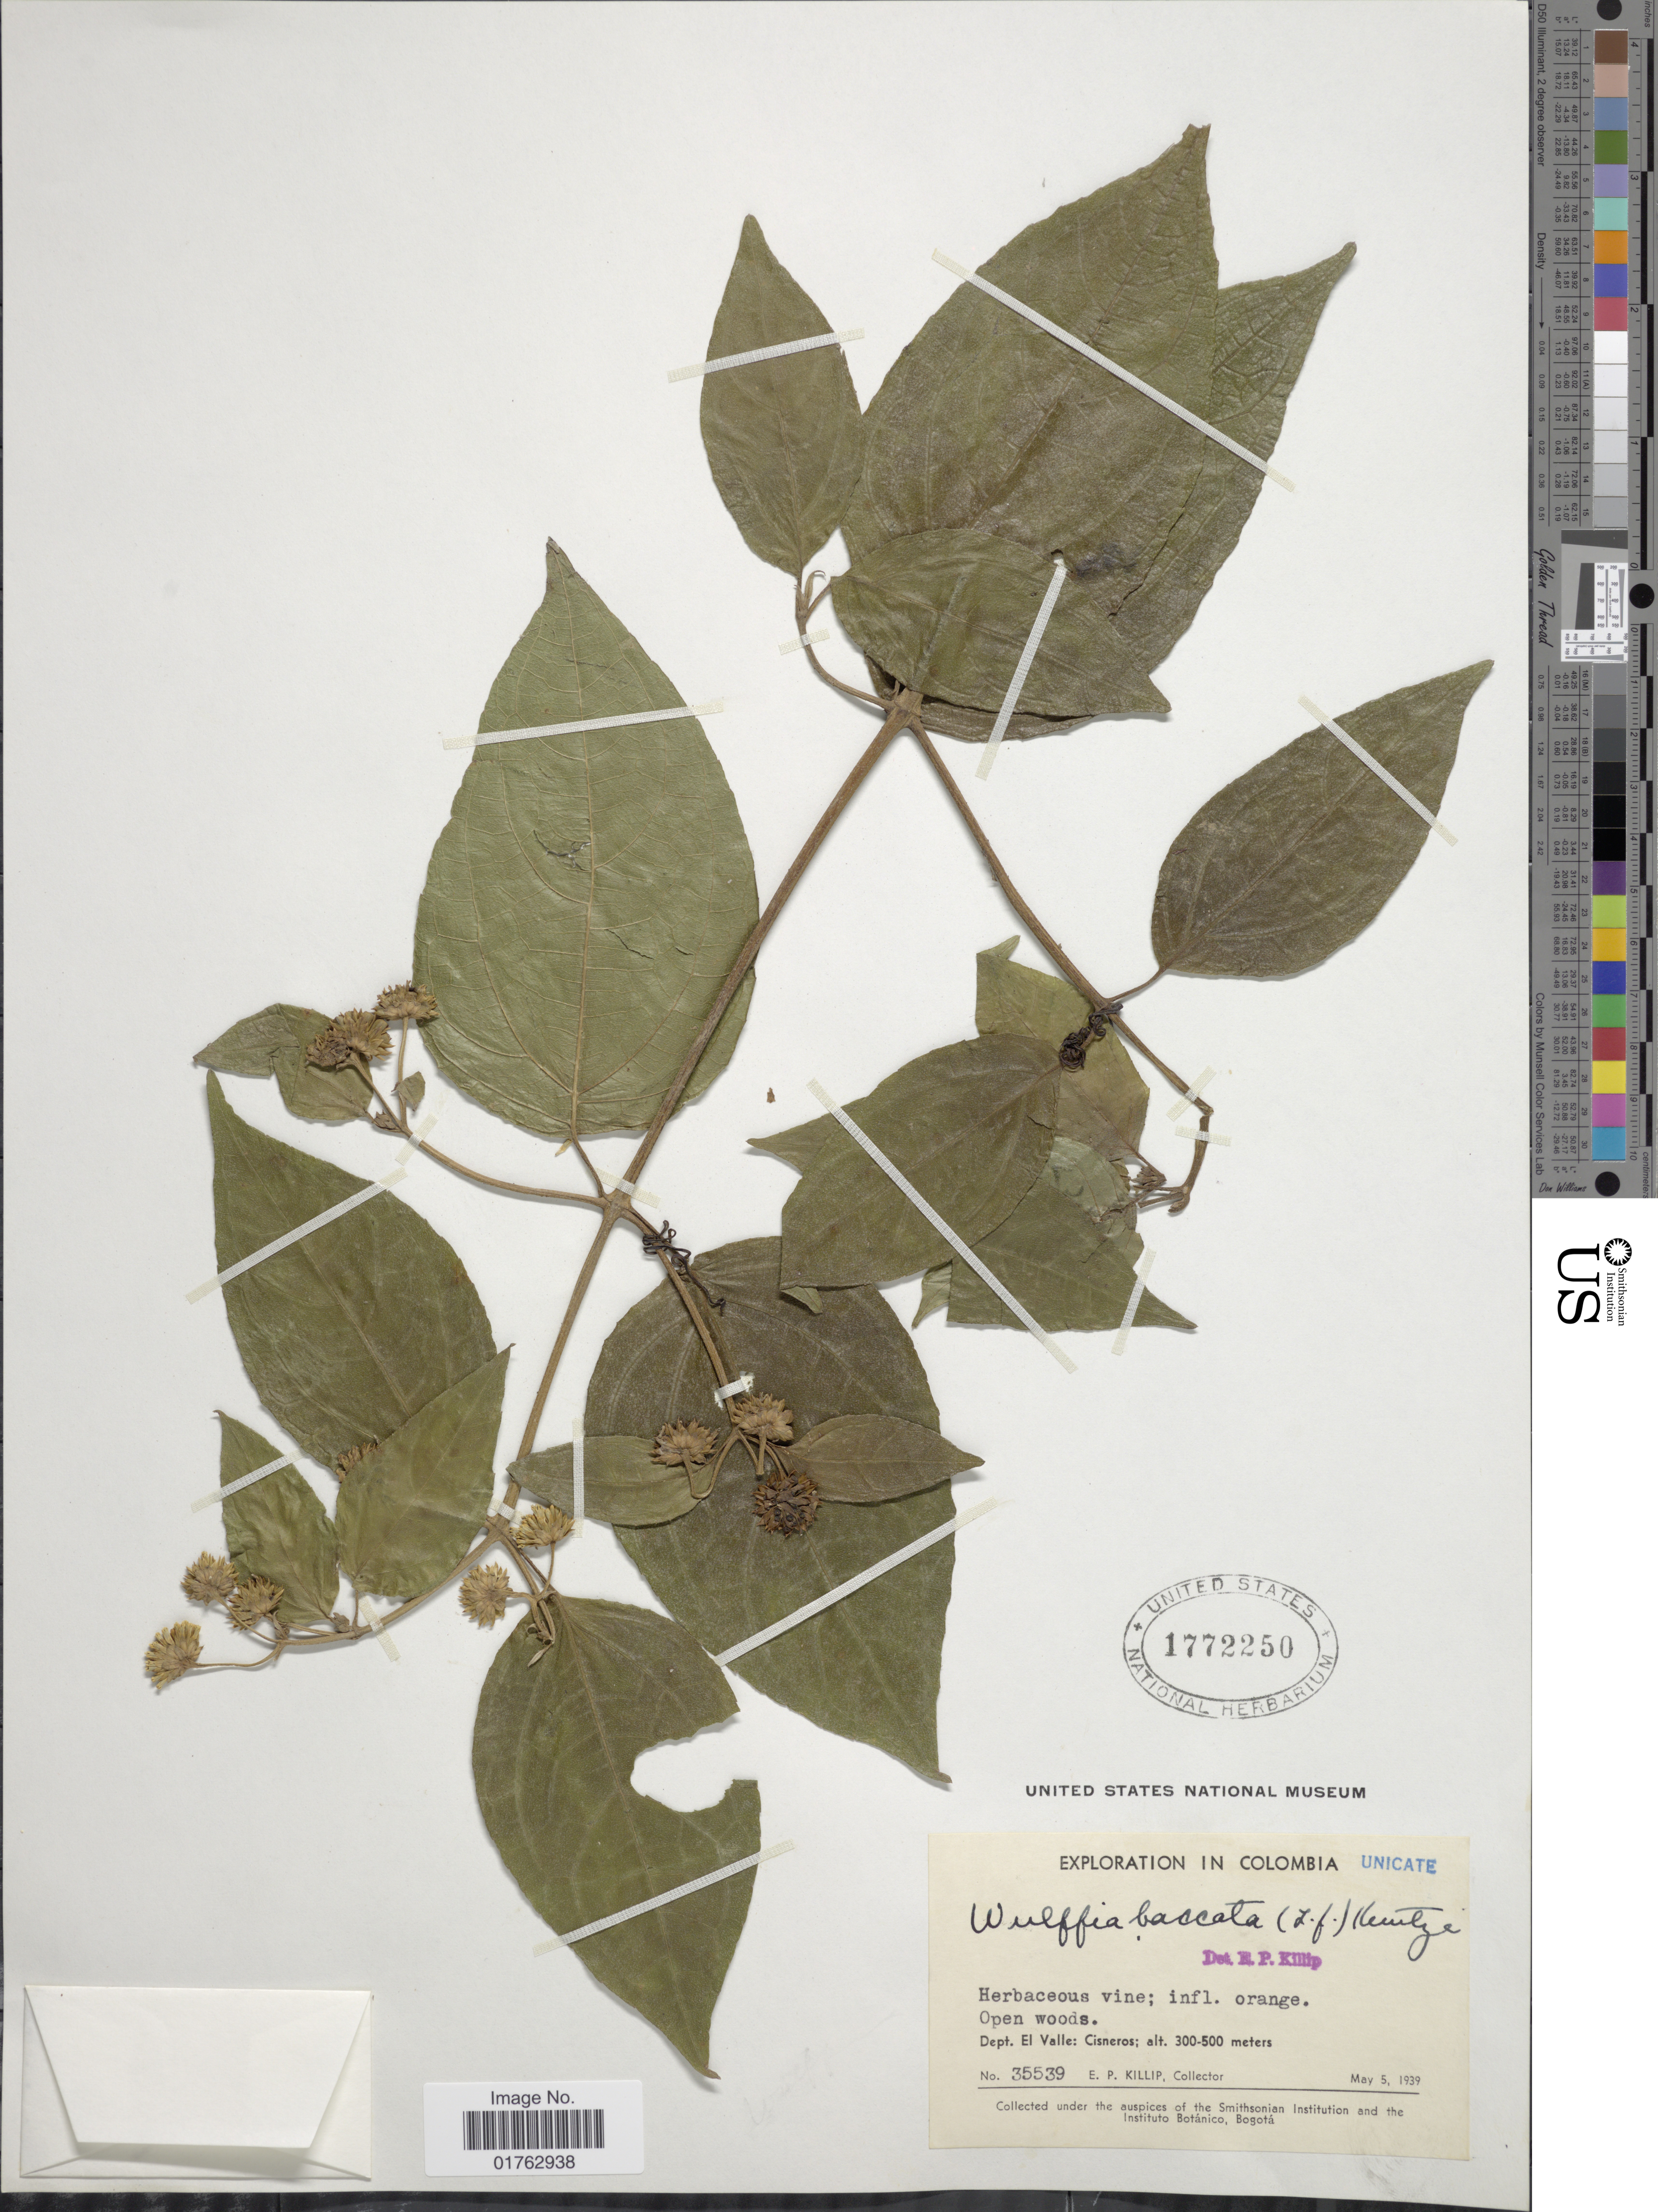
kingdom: Plantae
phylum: Tracheophyta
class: Magnoliopsida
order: Asterales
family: Asteraceae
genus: Wulffia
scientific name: Wulffia scandens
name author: DC.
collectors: E. P. Killip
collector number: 35539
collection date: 1939-05-05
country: Colombia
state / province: Valle del Cauca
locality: Dept. El Valle: Cisneros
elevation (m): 300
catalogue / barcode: US 1772250